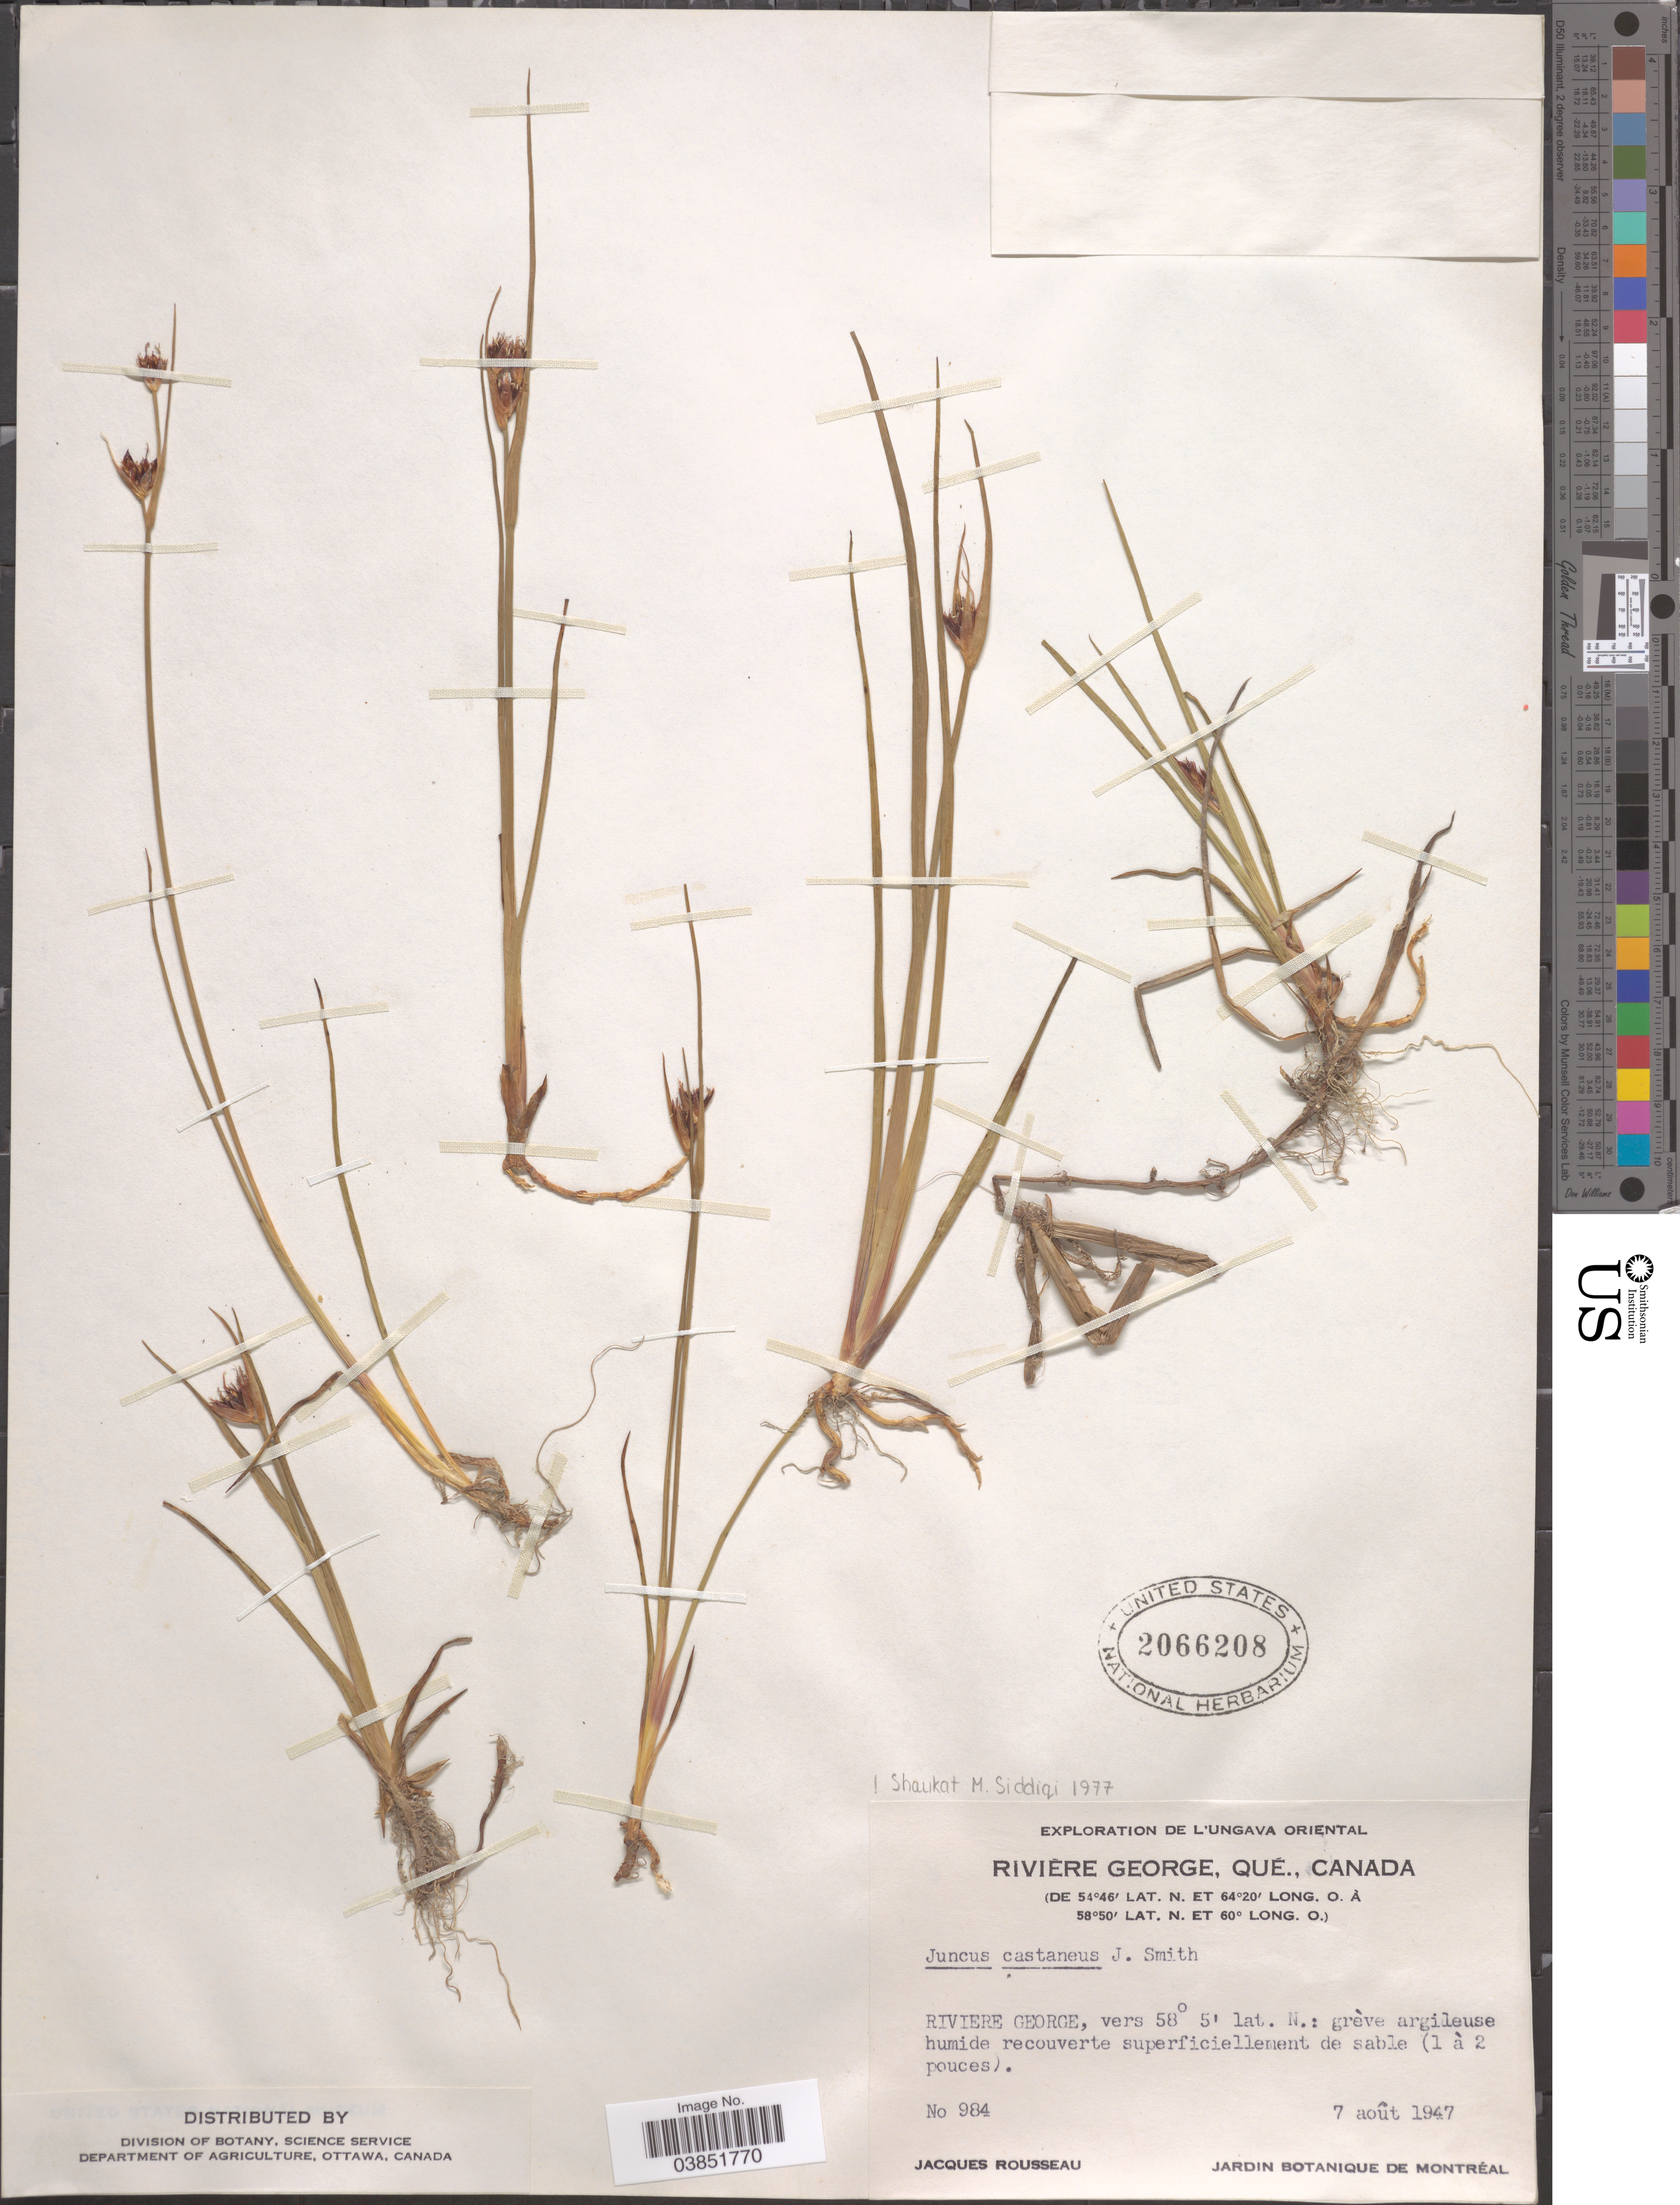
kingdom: Plantae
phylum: Tracheophyta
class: Liliopsida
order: Poales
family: Juncaceae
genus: Juncus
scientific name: Juncus castaneus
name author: Sm.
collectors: J. Rousseau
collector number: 984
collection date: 1947-08-07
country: Canada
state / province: Quebec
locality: Rivière George.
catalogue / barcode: US 2066208